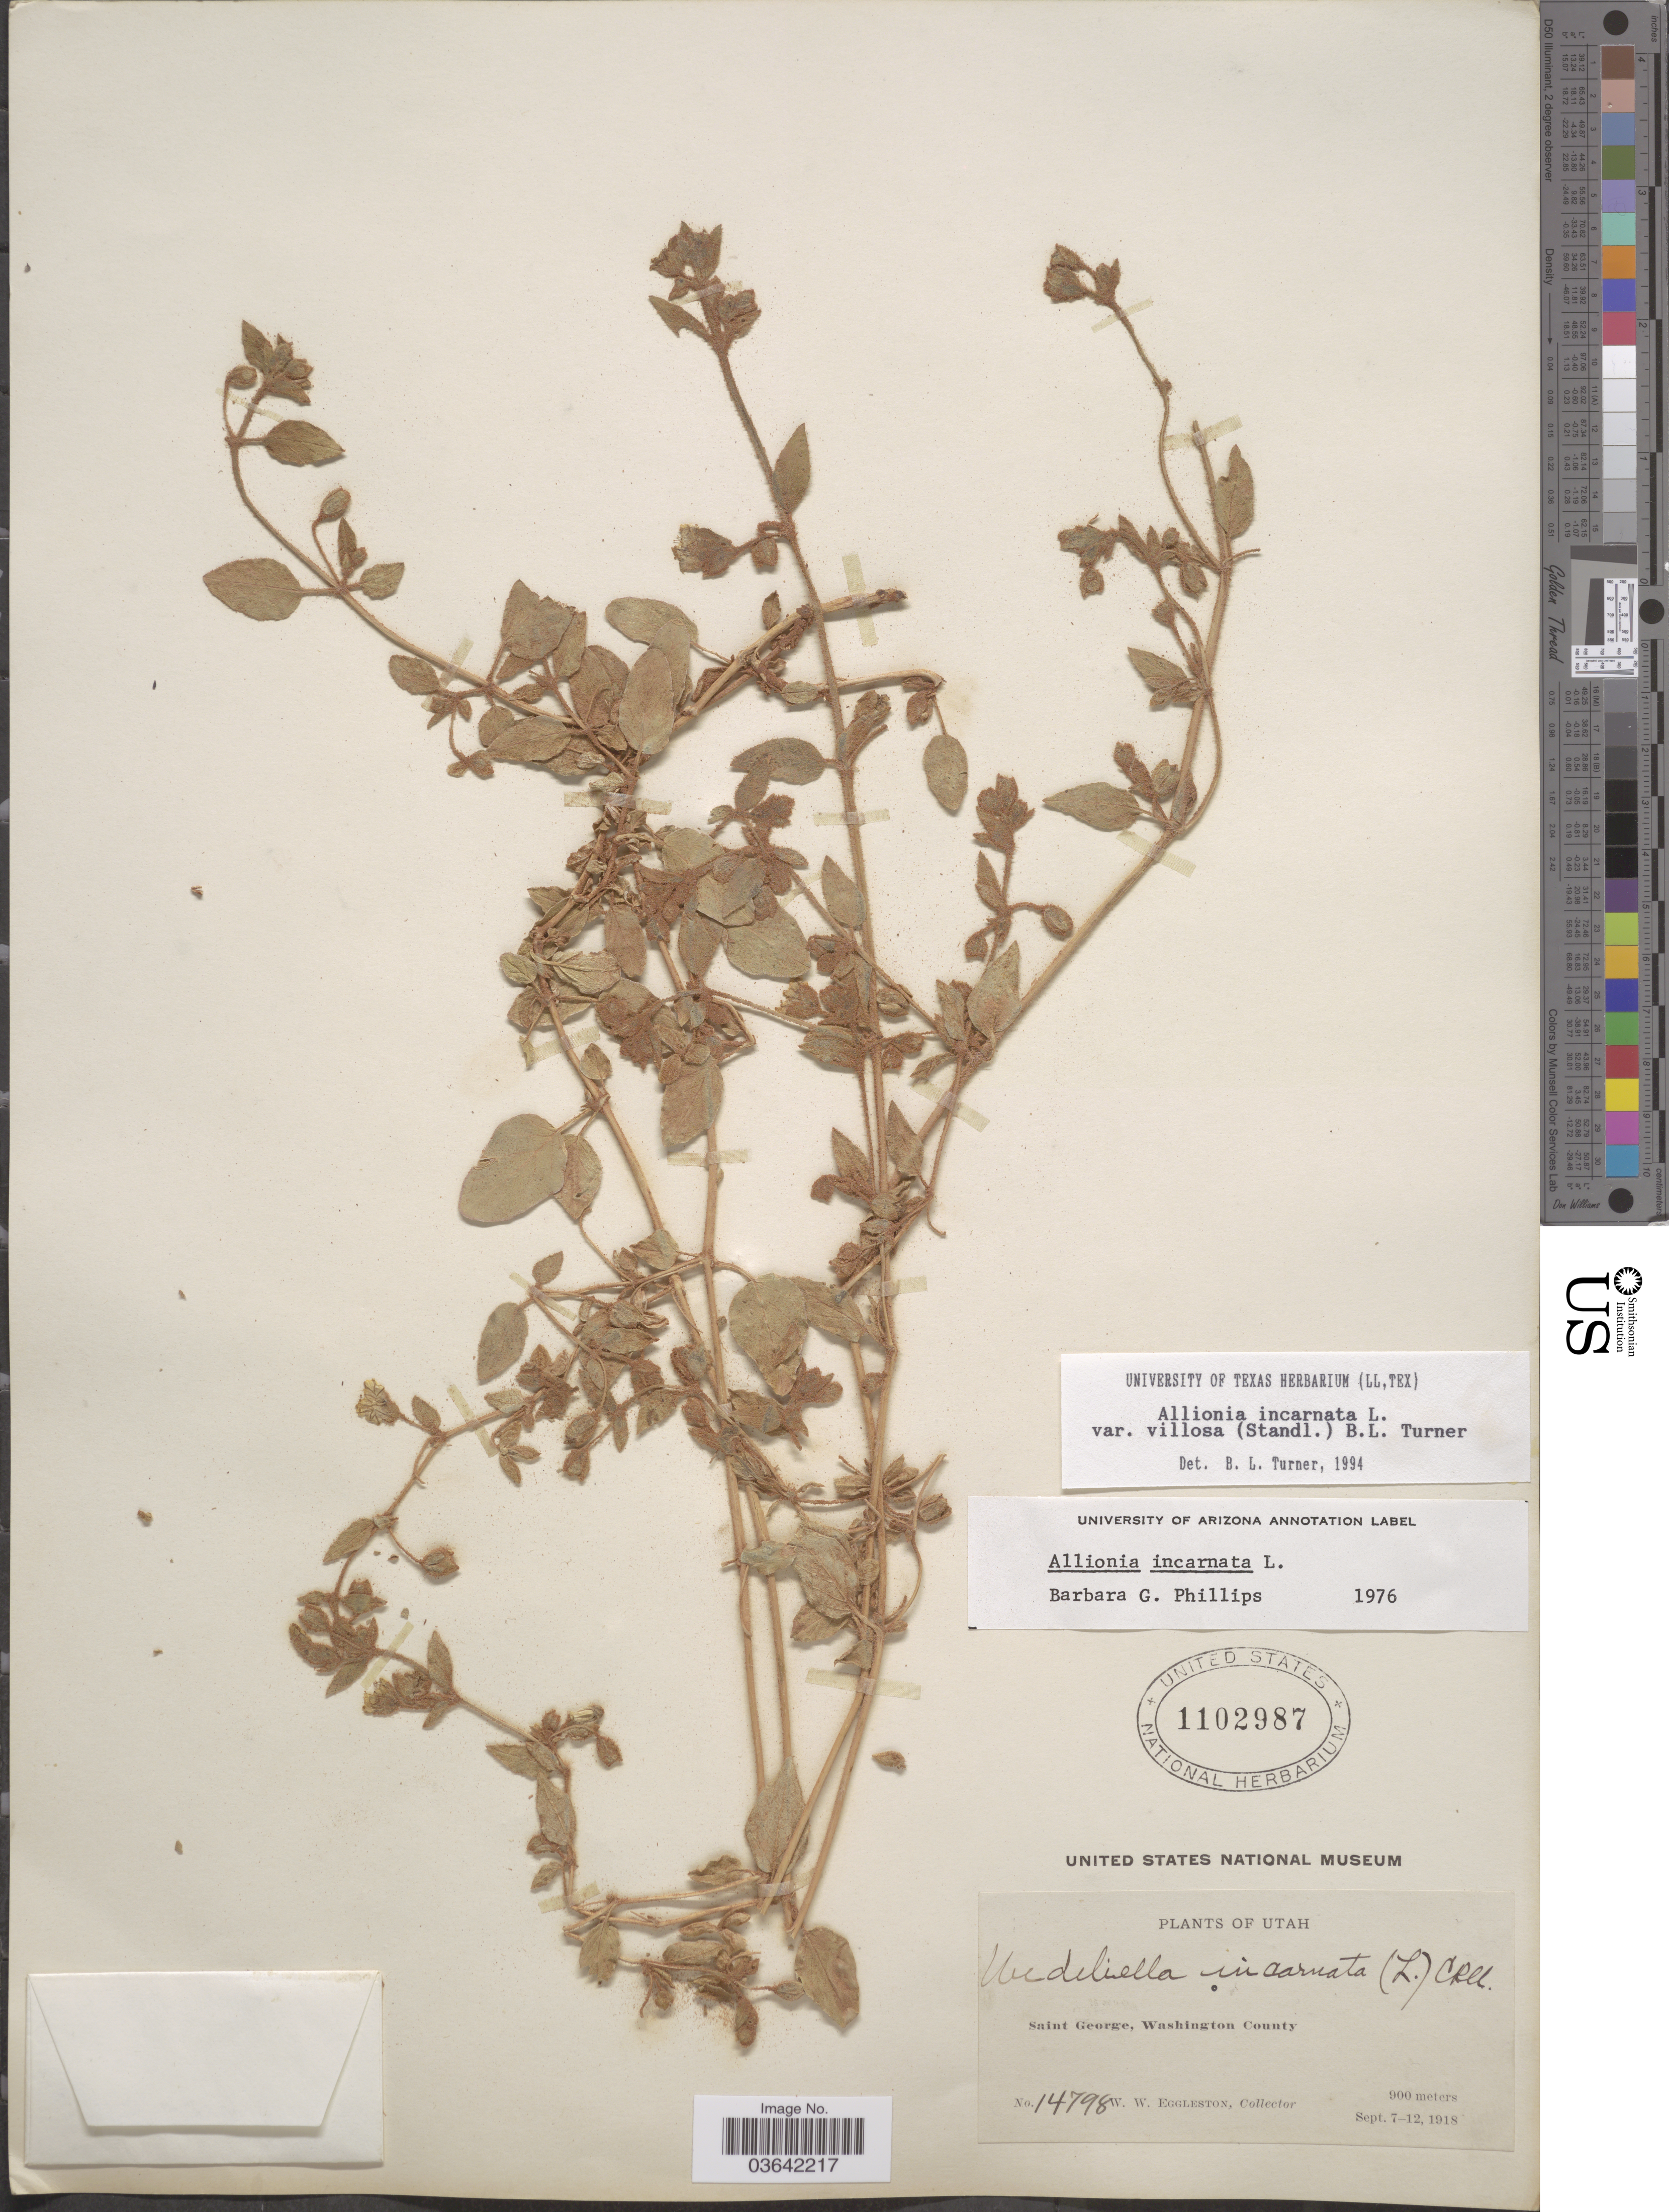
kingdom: Plantae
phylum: Tracheophyta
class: Magnoliopsida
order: Caryophyllales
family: Nyctaginaceae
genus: Allionia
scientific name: Allionia incarnata var. villosa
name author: (Standl.) B.L. Turner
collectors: W. W. Eggleston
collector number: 14798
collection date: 1918-09-07/1918-09-12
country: United States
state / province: Utah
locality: Saint George, Washington County.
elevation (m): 900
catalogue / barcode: US 1102987